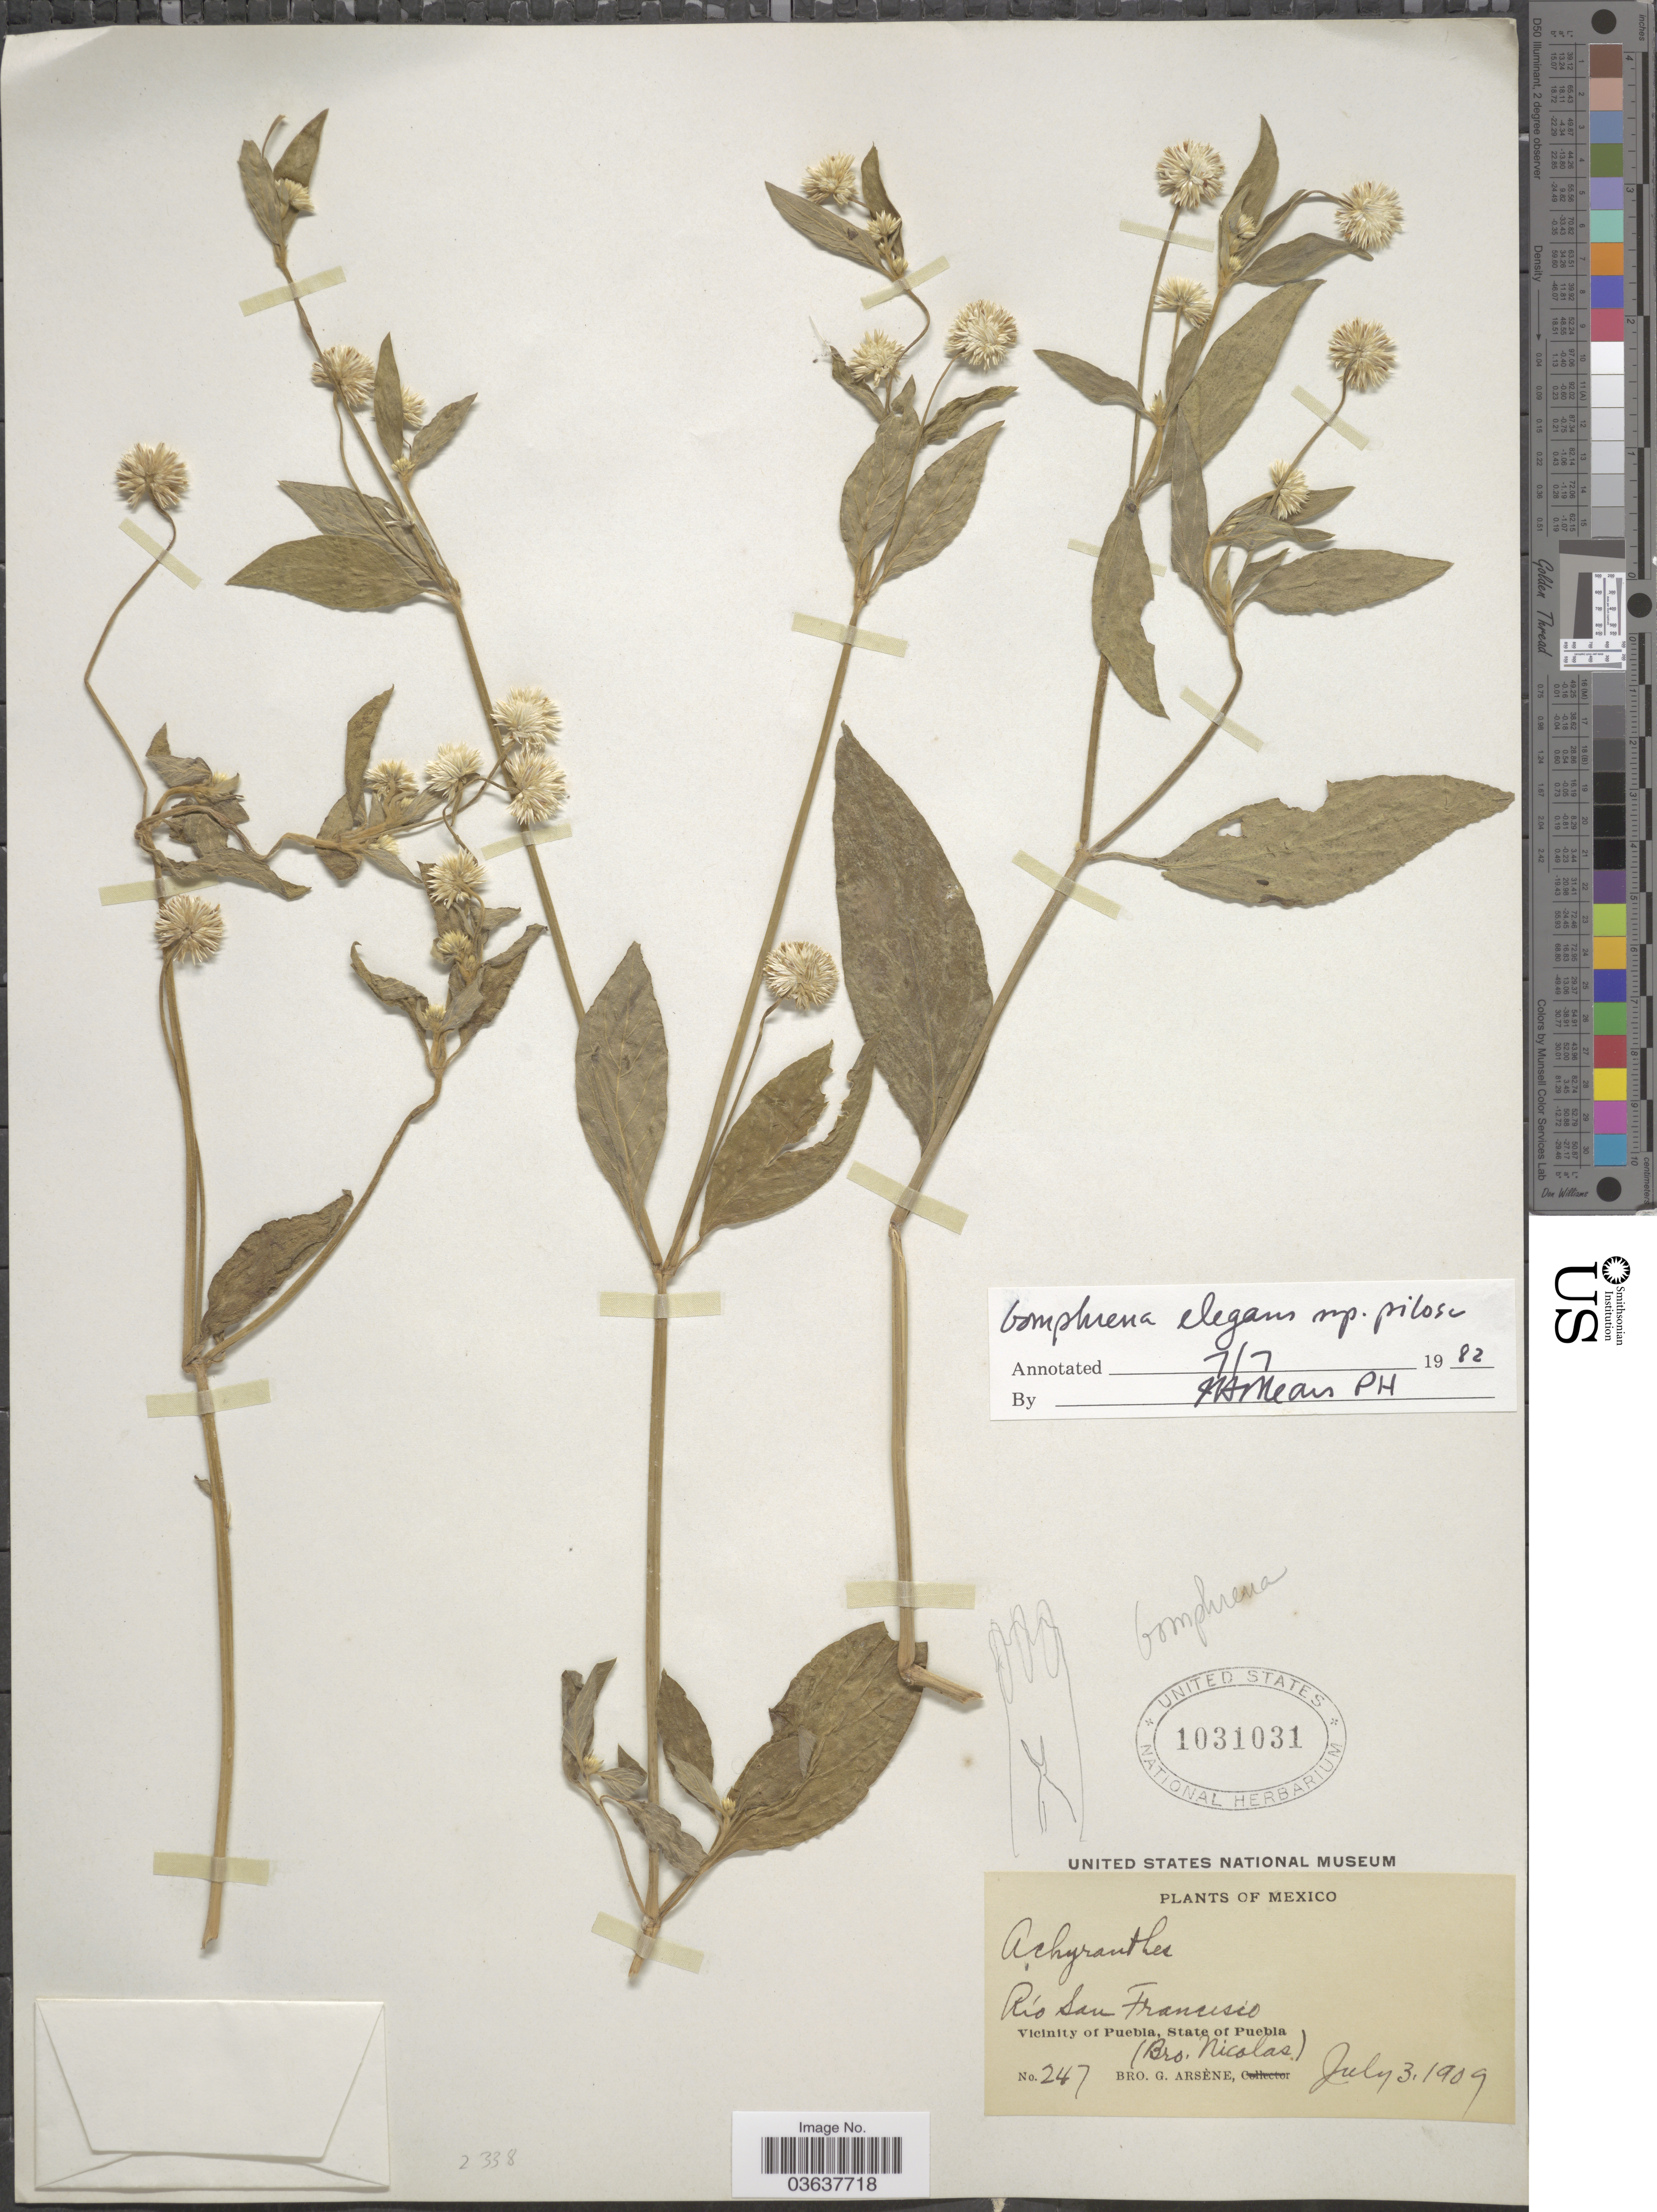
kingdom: Plantae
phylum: Tracheophyta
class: Magnoliopsida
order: Caryophyllales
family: Amaranthaceae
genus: Gomphrena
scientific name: Gomphrena elegans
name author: Mart.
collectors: Bro. G. Arsène & Bro. Nicolas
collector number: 247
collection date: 1909-07-03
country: Mexico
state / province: Puebla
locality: Río San Francisco. Vicinity of Puebla.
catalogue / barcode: US 1031031